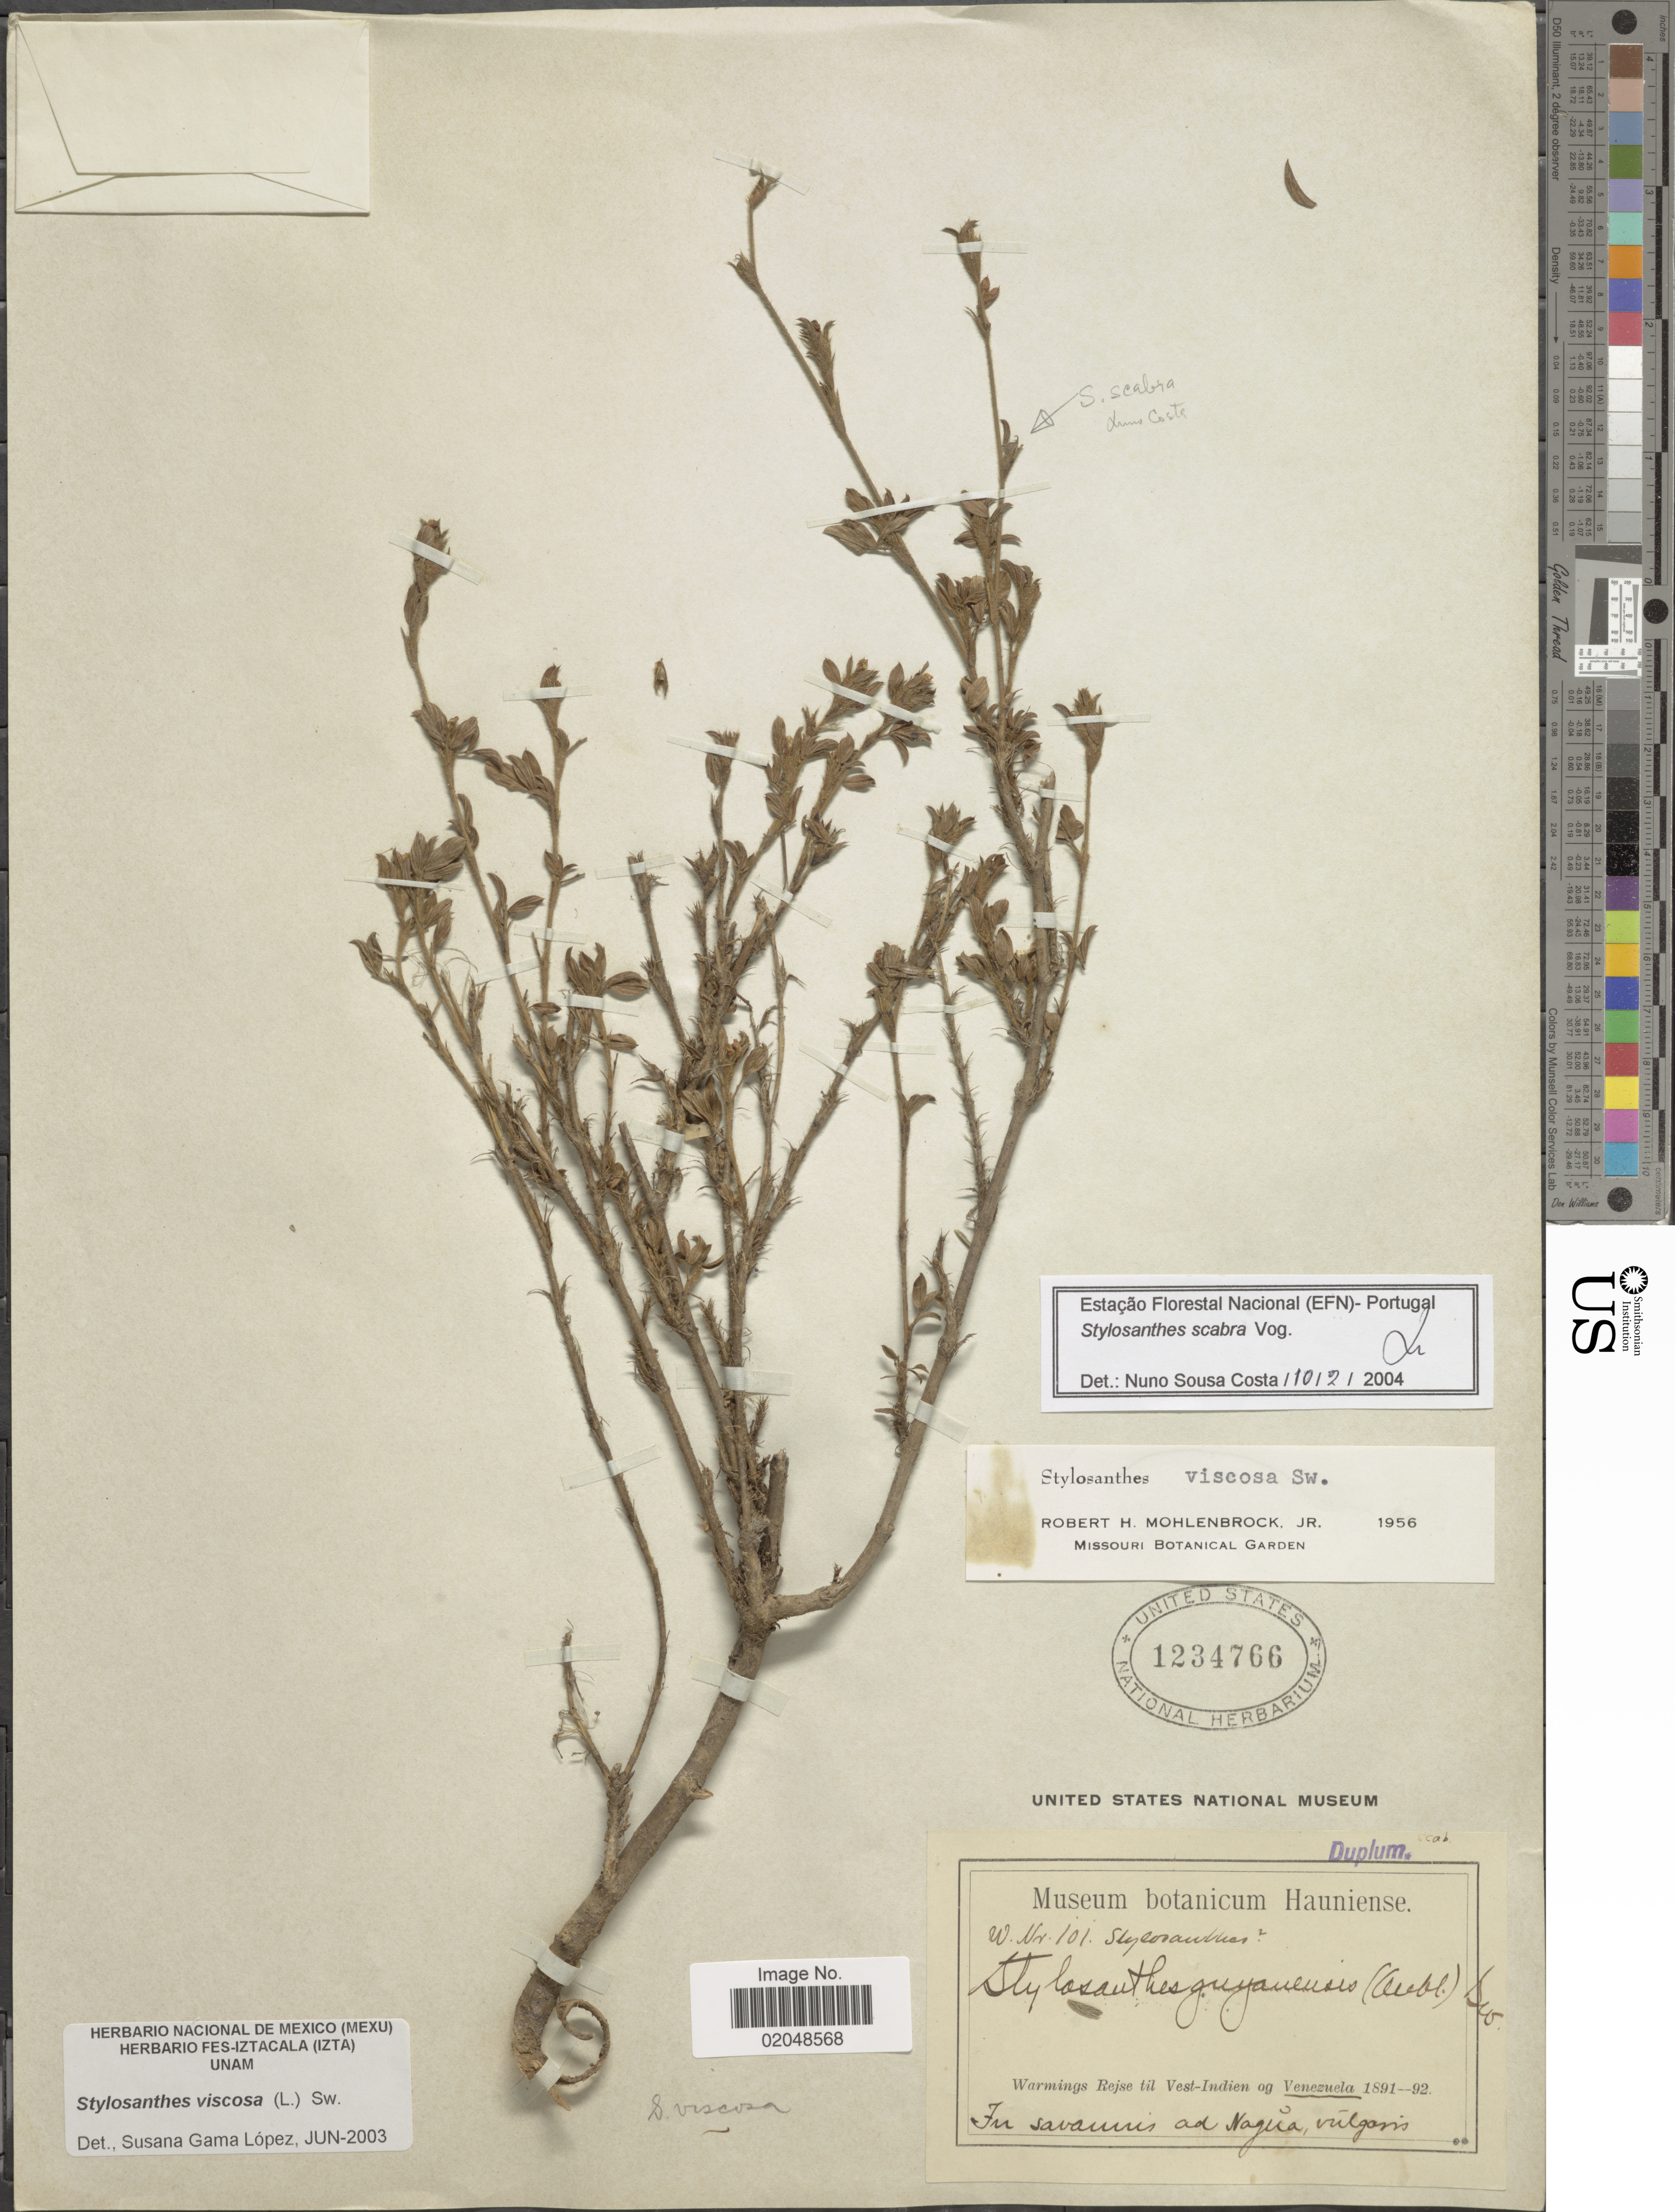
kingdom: Plantae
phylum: Tracheophyta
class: Magnoliopsida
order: Fabales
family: Fabaceae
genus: Stylosanthes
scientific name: Stylosanthes scabra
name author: Vogel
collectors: ex Mus. Bot. Hauniense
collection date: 1891/1892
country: Venezuela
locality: Warmings Rejse til Vest-Indien og Venezuela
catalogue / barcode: US 1234766